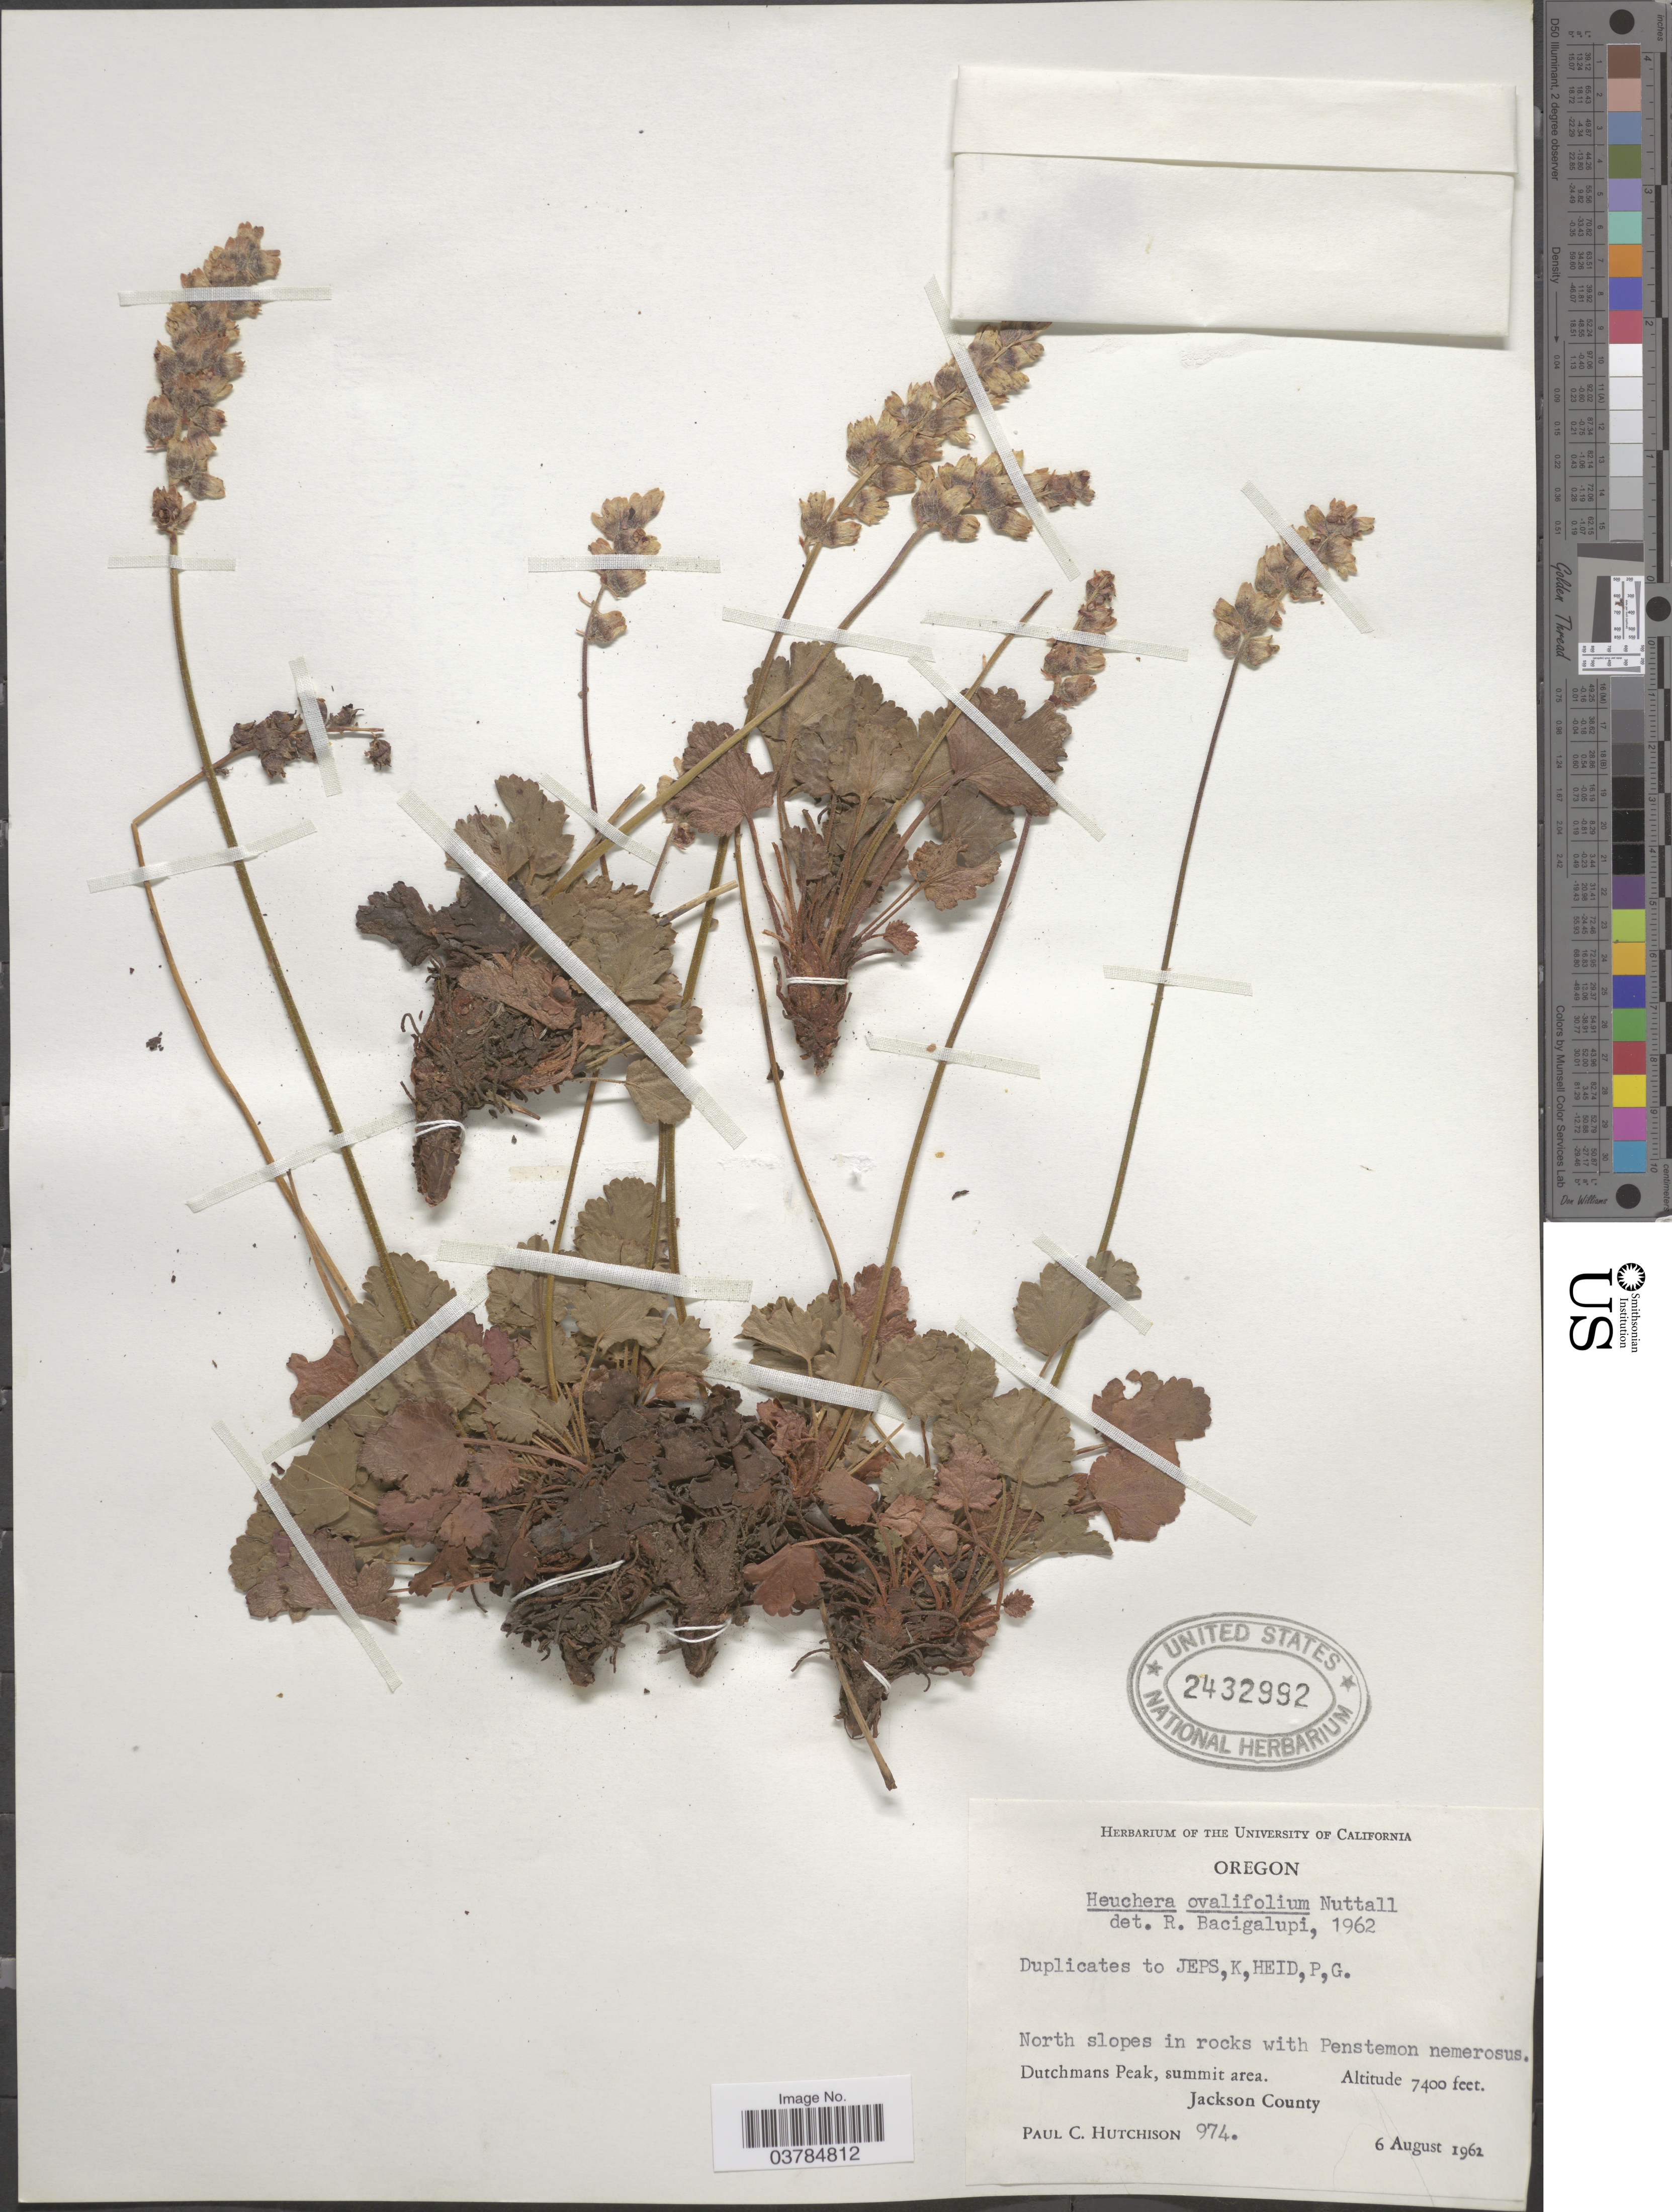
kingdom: Plantae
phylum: Tracheophyta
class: Magnoliopsida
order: Saxifragales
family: Saxifragaceae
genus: Heuchera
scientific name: Heuchera ovalifolia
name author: Torr. & A. Gray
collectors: P. C. Hutchison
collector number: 974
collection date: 1961-08-06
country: United States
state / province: Oregon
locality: North slopes in rocks with Pestemon nemerosus. Dutchmans Peak, summit. Jackson County.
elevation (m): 2256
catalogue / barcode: US 2432992